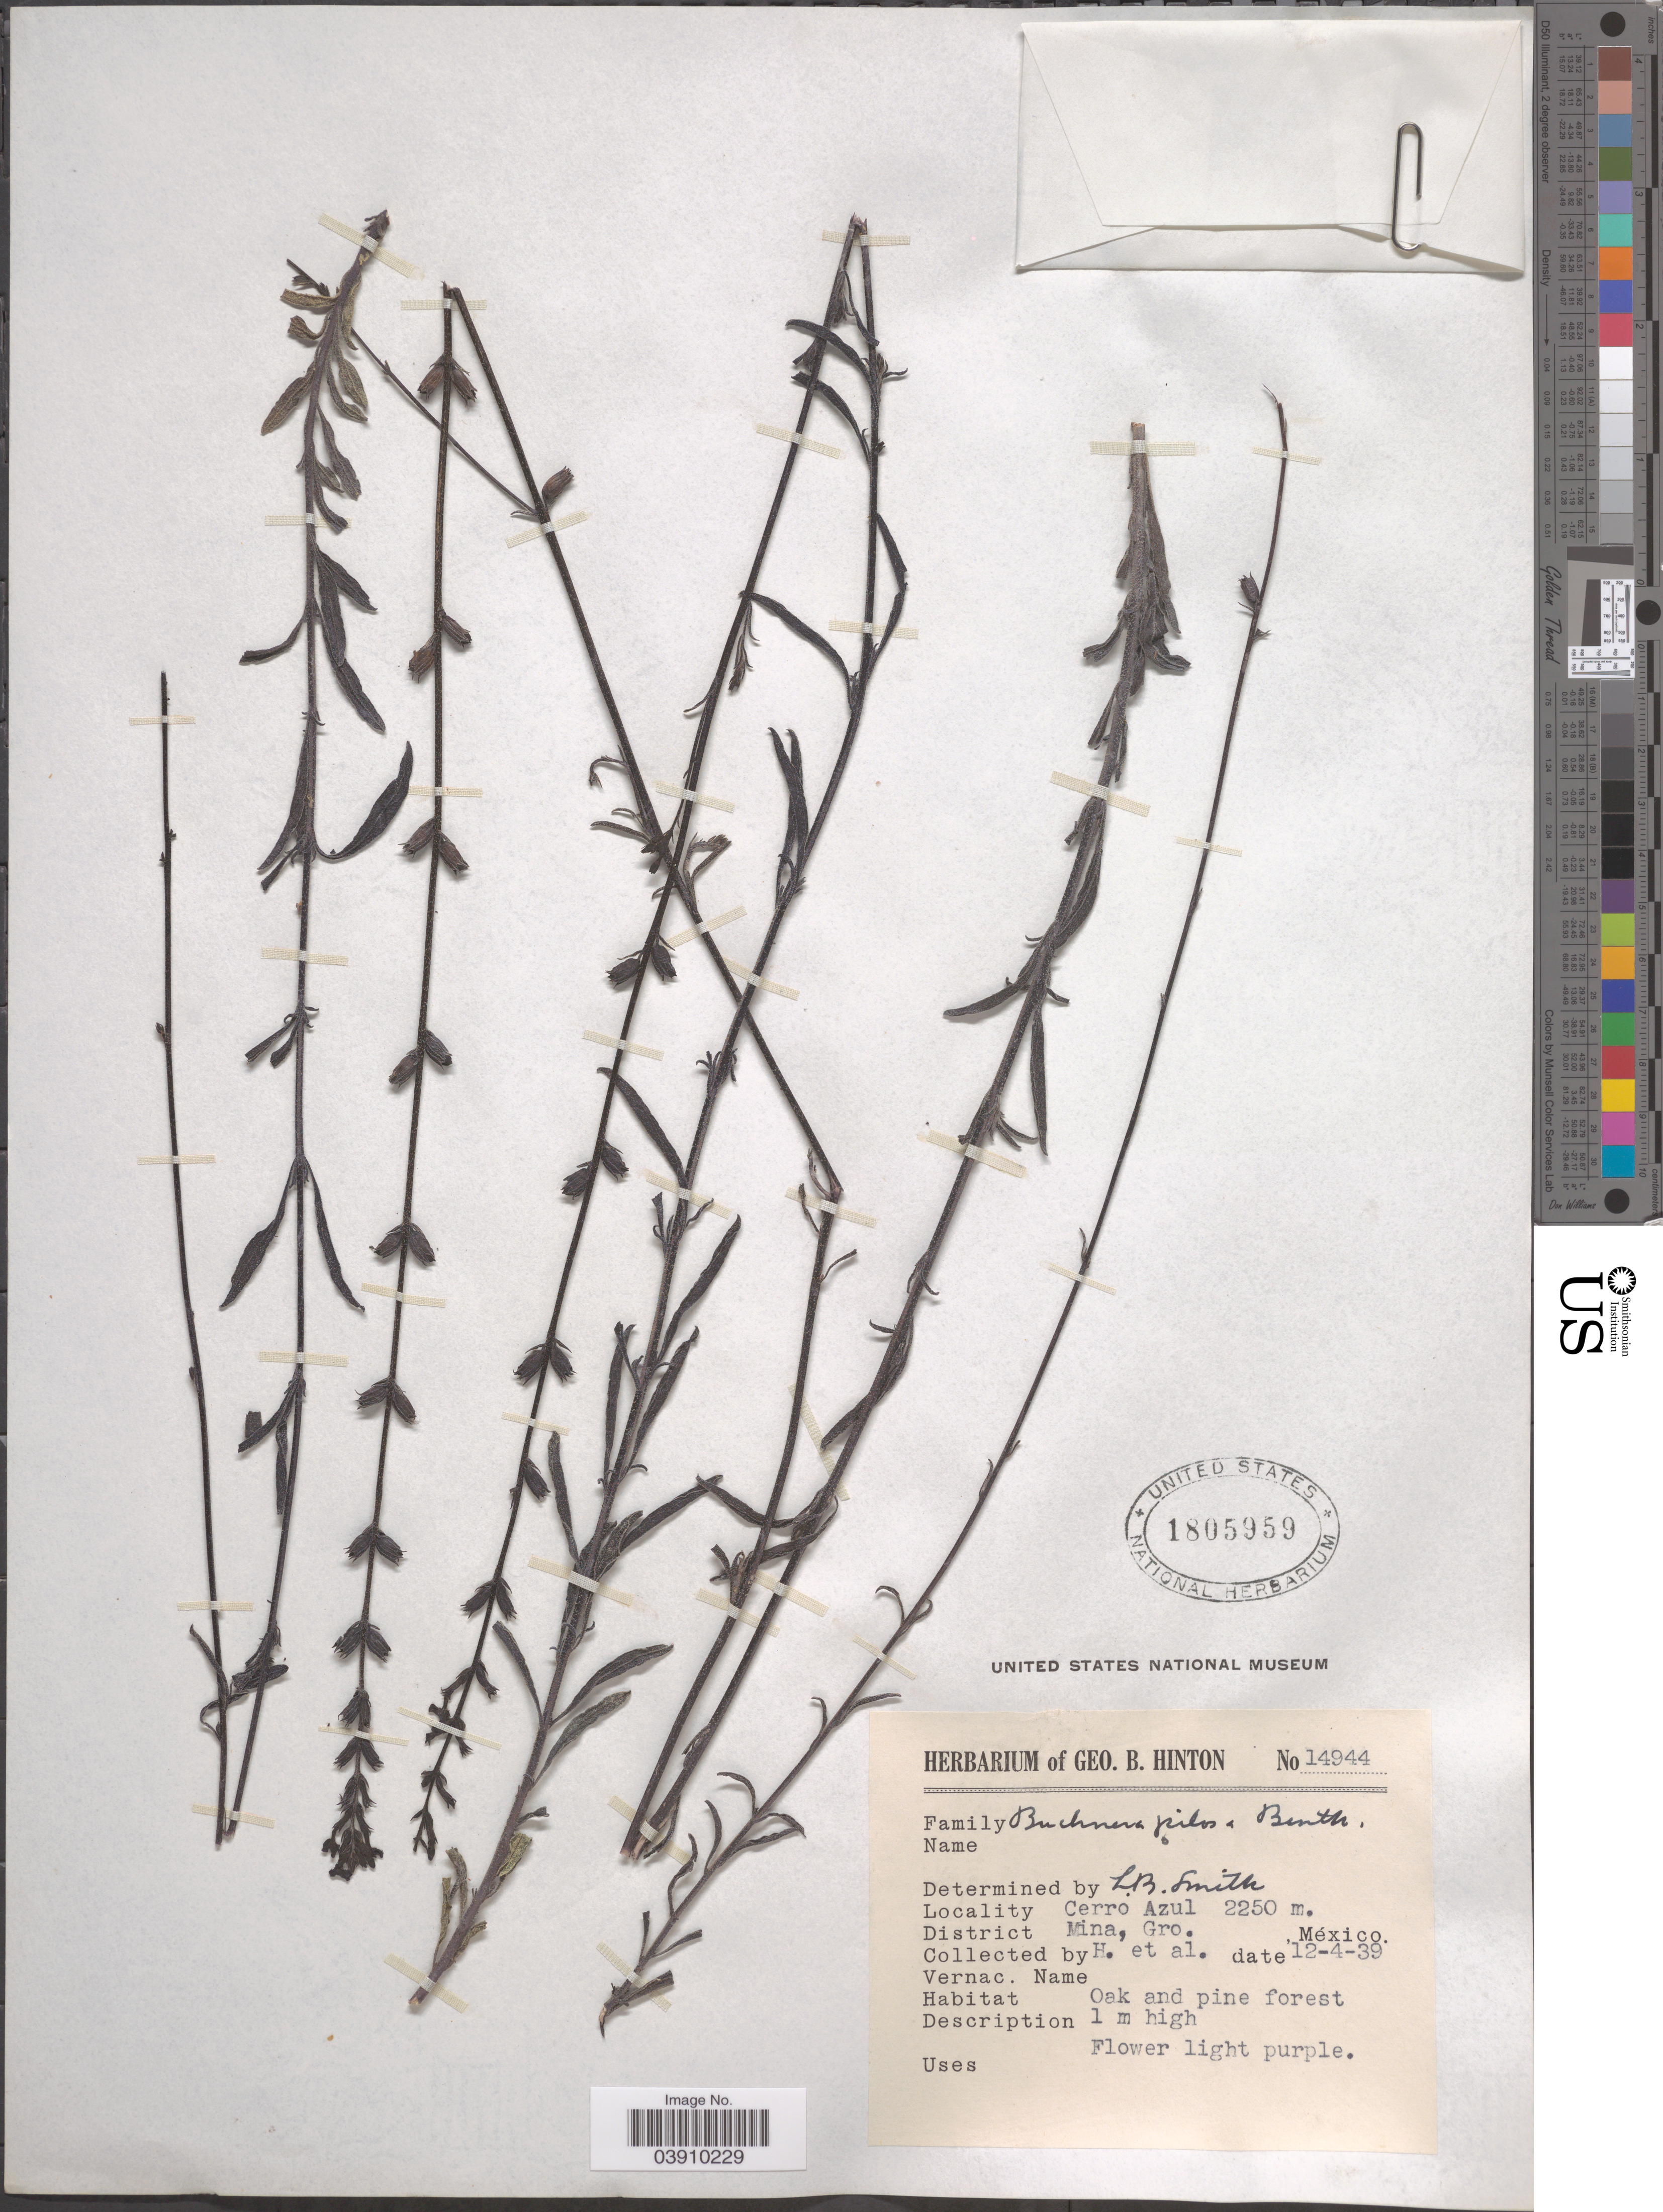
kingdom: Plantae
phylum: Tracheophyta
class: Magnoliopsida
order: Lamiales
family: Orobanchaceae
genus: Buchnera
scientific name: Buchnera pusilla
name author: Kunth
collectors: G. B. Hinton & et al.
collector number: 14944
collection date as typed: Transcribed d/m/y: 12/4/39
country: Mexico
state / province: Guerrero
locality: Cerro Azul. District Mina.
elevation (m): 2250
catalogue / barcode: US 1805959